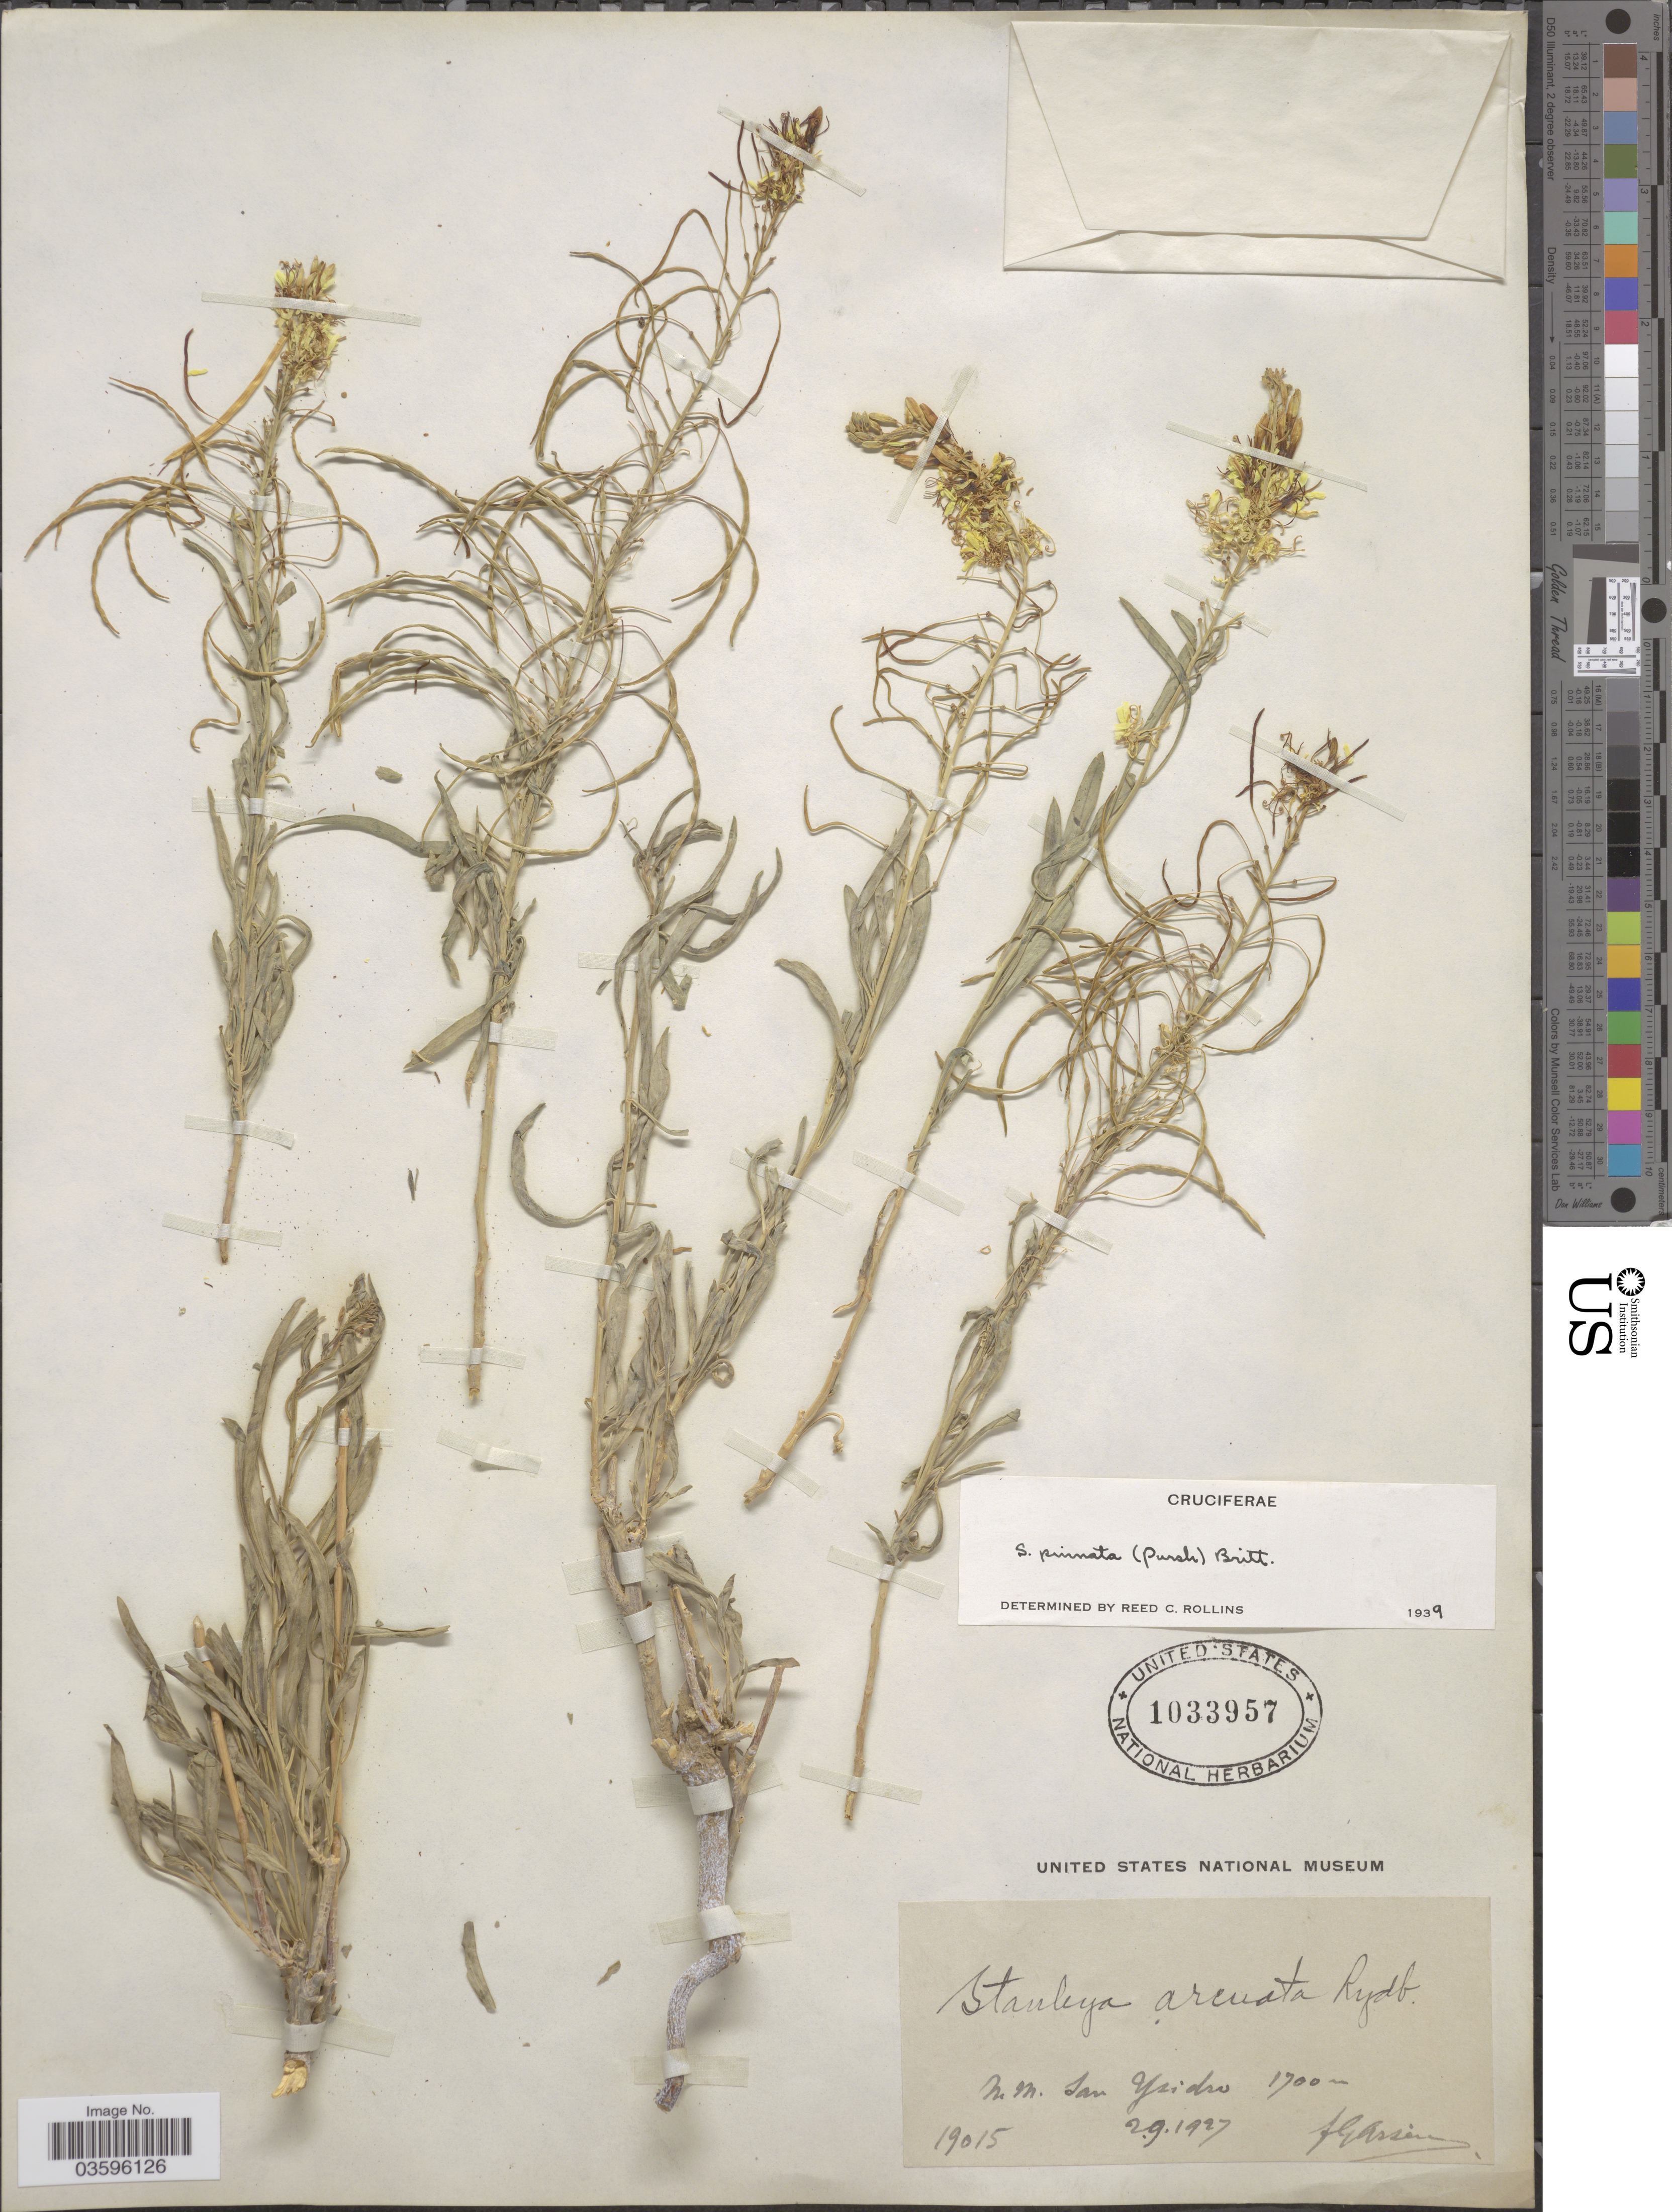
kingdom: Plantae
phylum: Tracheophyta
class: Magnoliopsida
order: Brassicales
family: Brassicaceae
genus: Stanleya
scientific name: Stanleya pinnata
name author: (Pursh) Britton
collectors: Bro. G. Arsène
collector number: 19015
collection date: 1927-02-09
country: United States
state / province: New Mexico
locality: San Ysidro.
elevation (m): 1700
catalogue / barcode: US 1033957